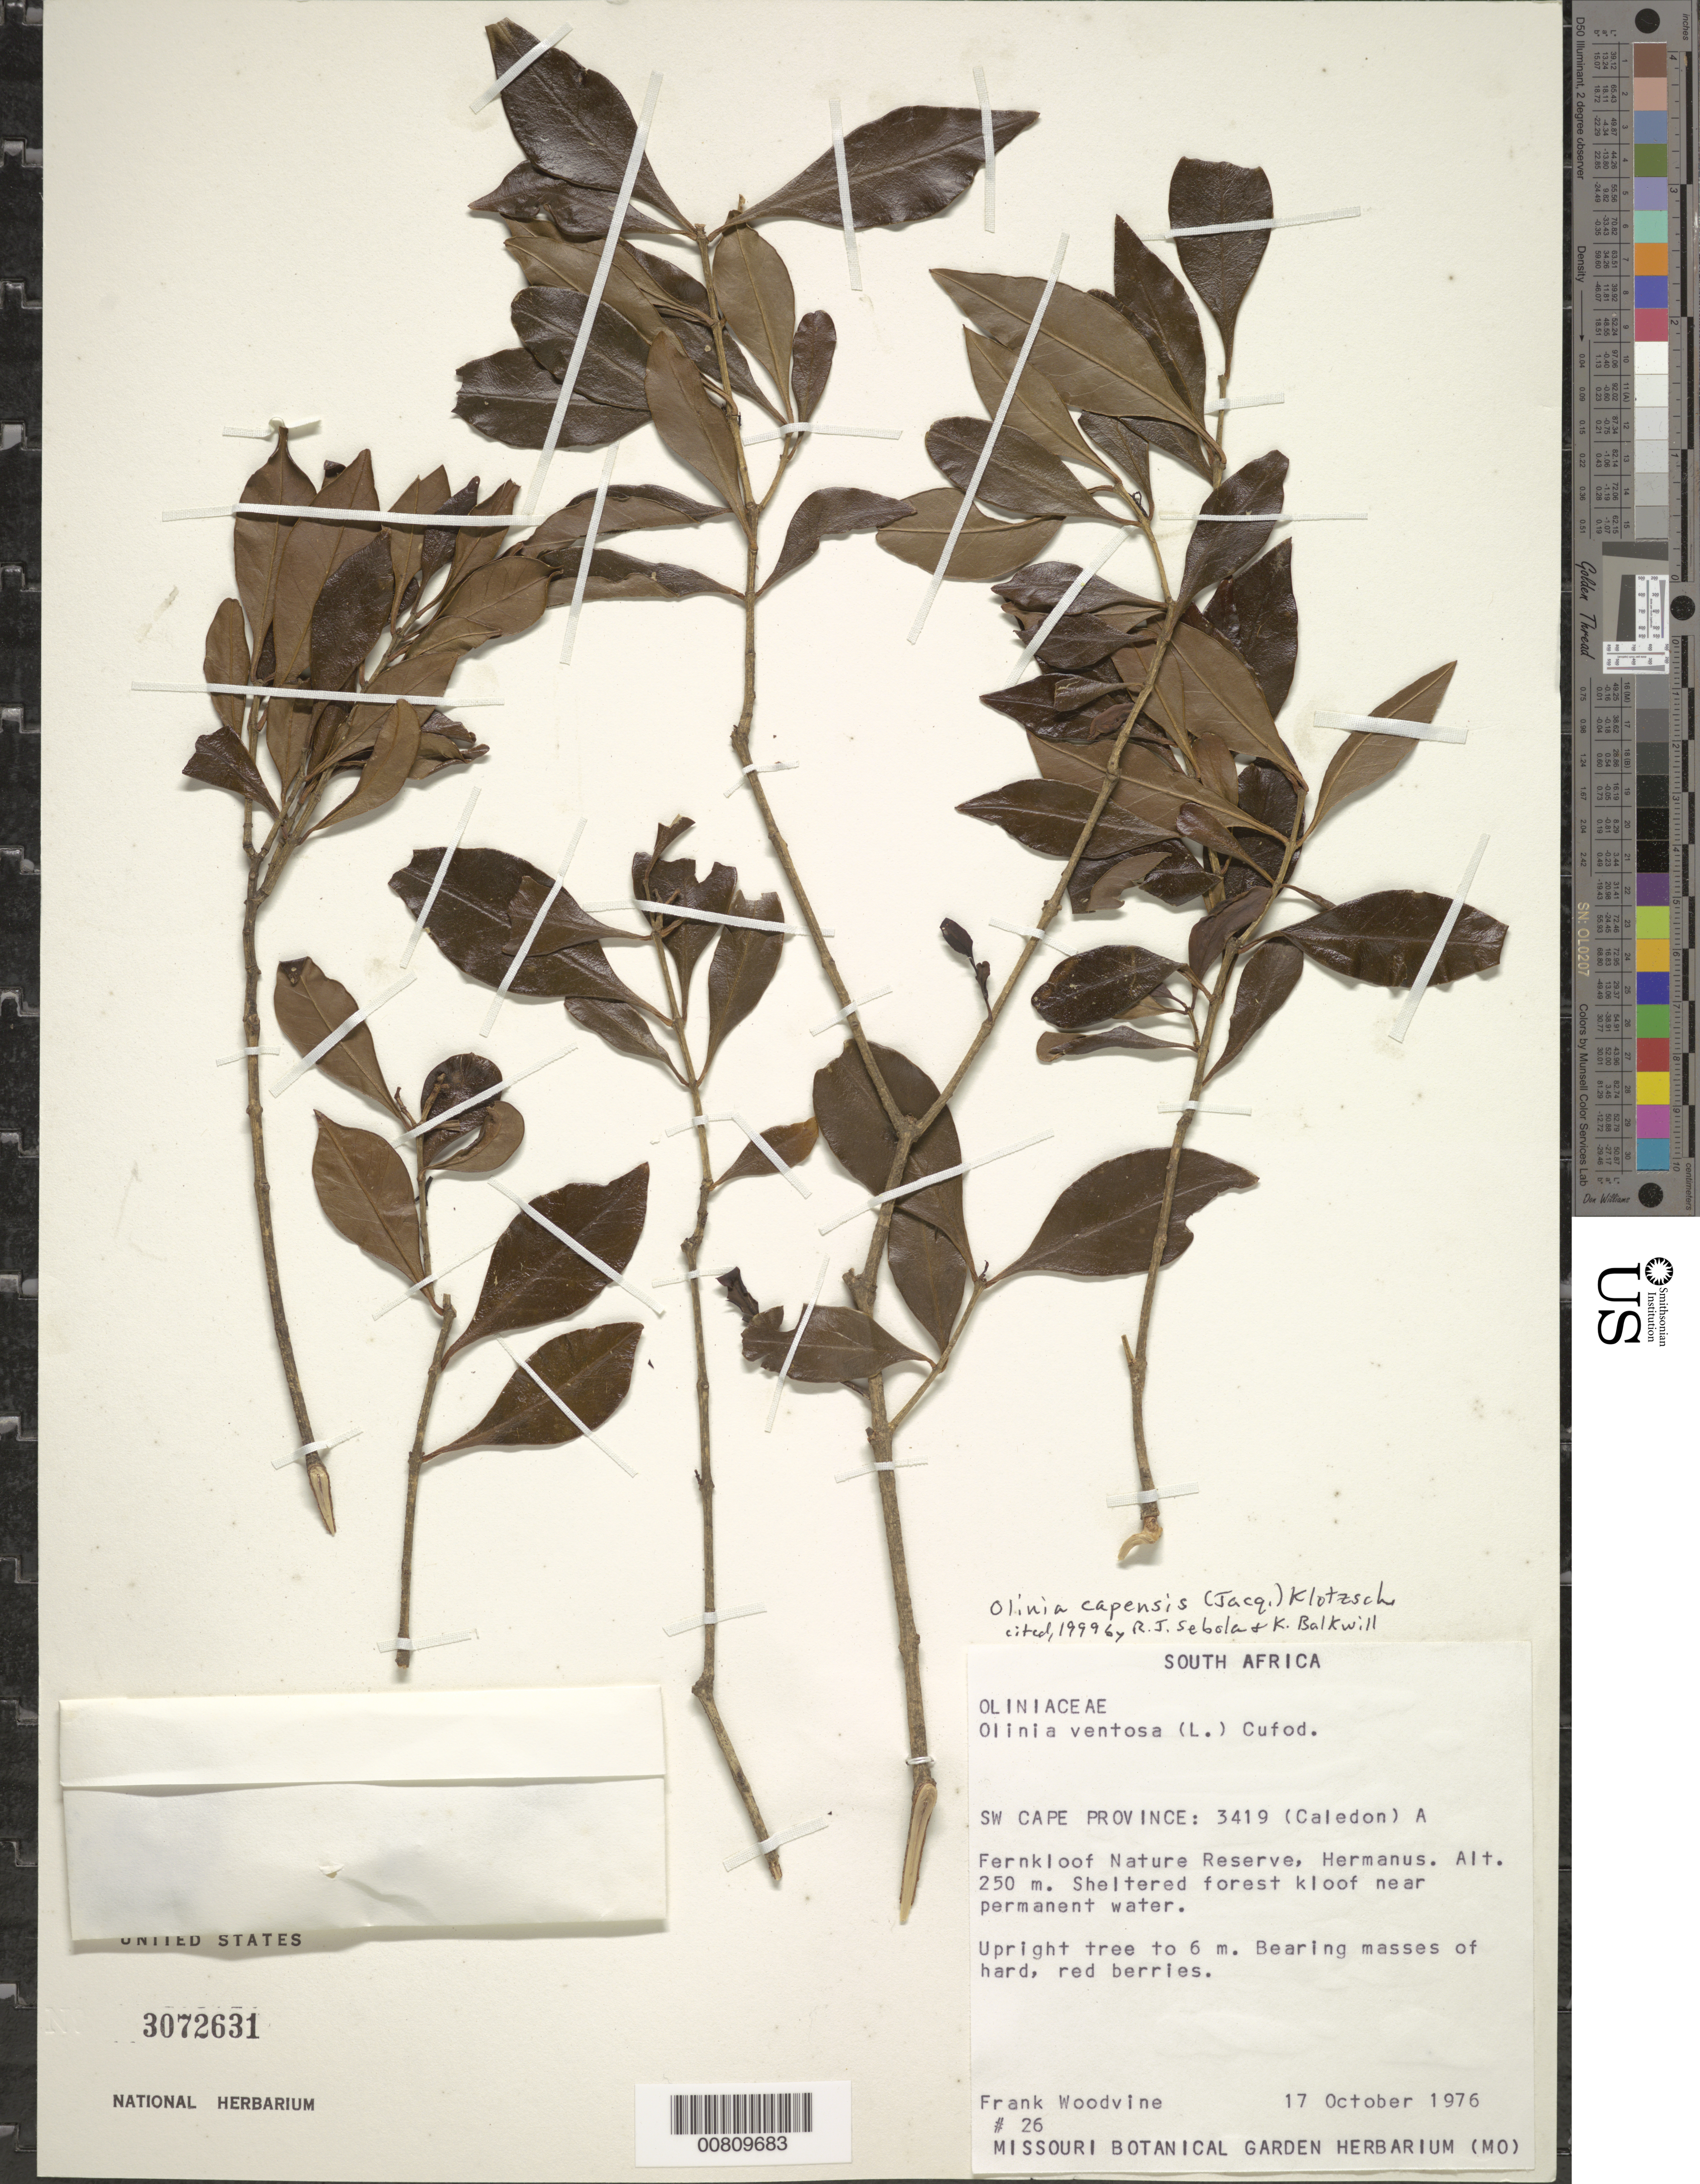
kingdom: Plantae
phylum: Tracheophyta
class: Magnoliopsida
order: Myrtales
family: Penaeaceae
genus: Olinia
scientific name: Olinia capensis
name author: (Jacq.) Klotzsch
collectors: F. Woodvine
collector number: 26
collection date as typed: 17 Oct 1976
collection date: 1976-10-17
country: South Africa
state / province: Western Cape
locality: Fernkloof Nature Reserve, Hermanus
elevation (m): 250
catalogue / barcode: US 3072631